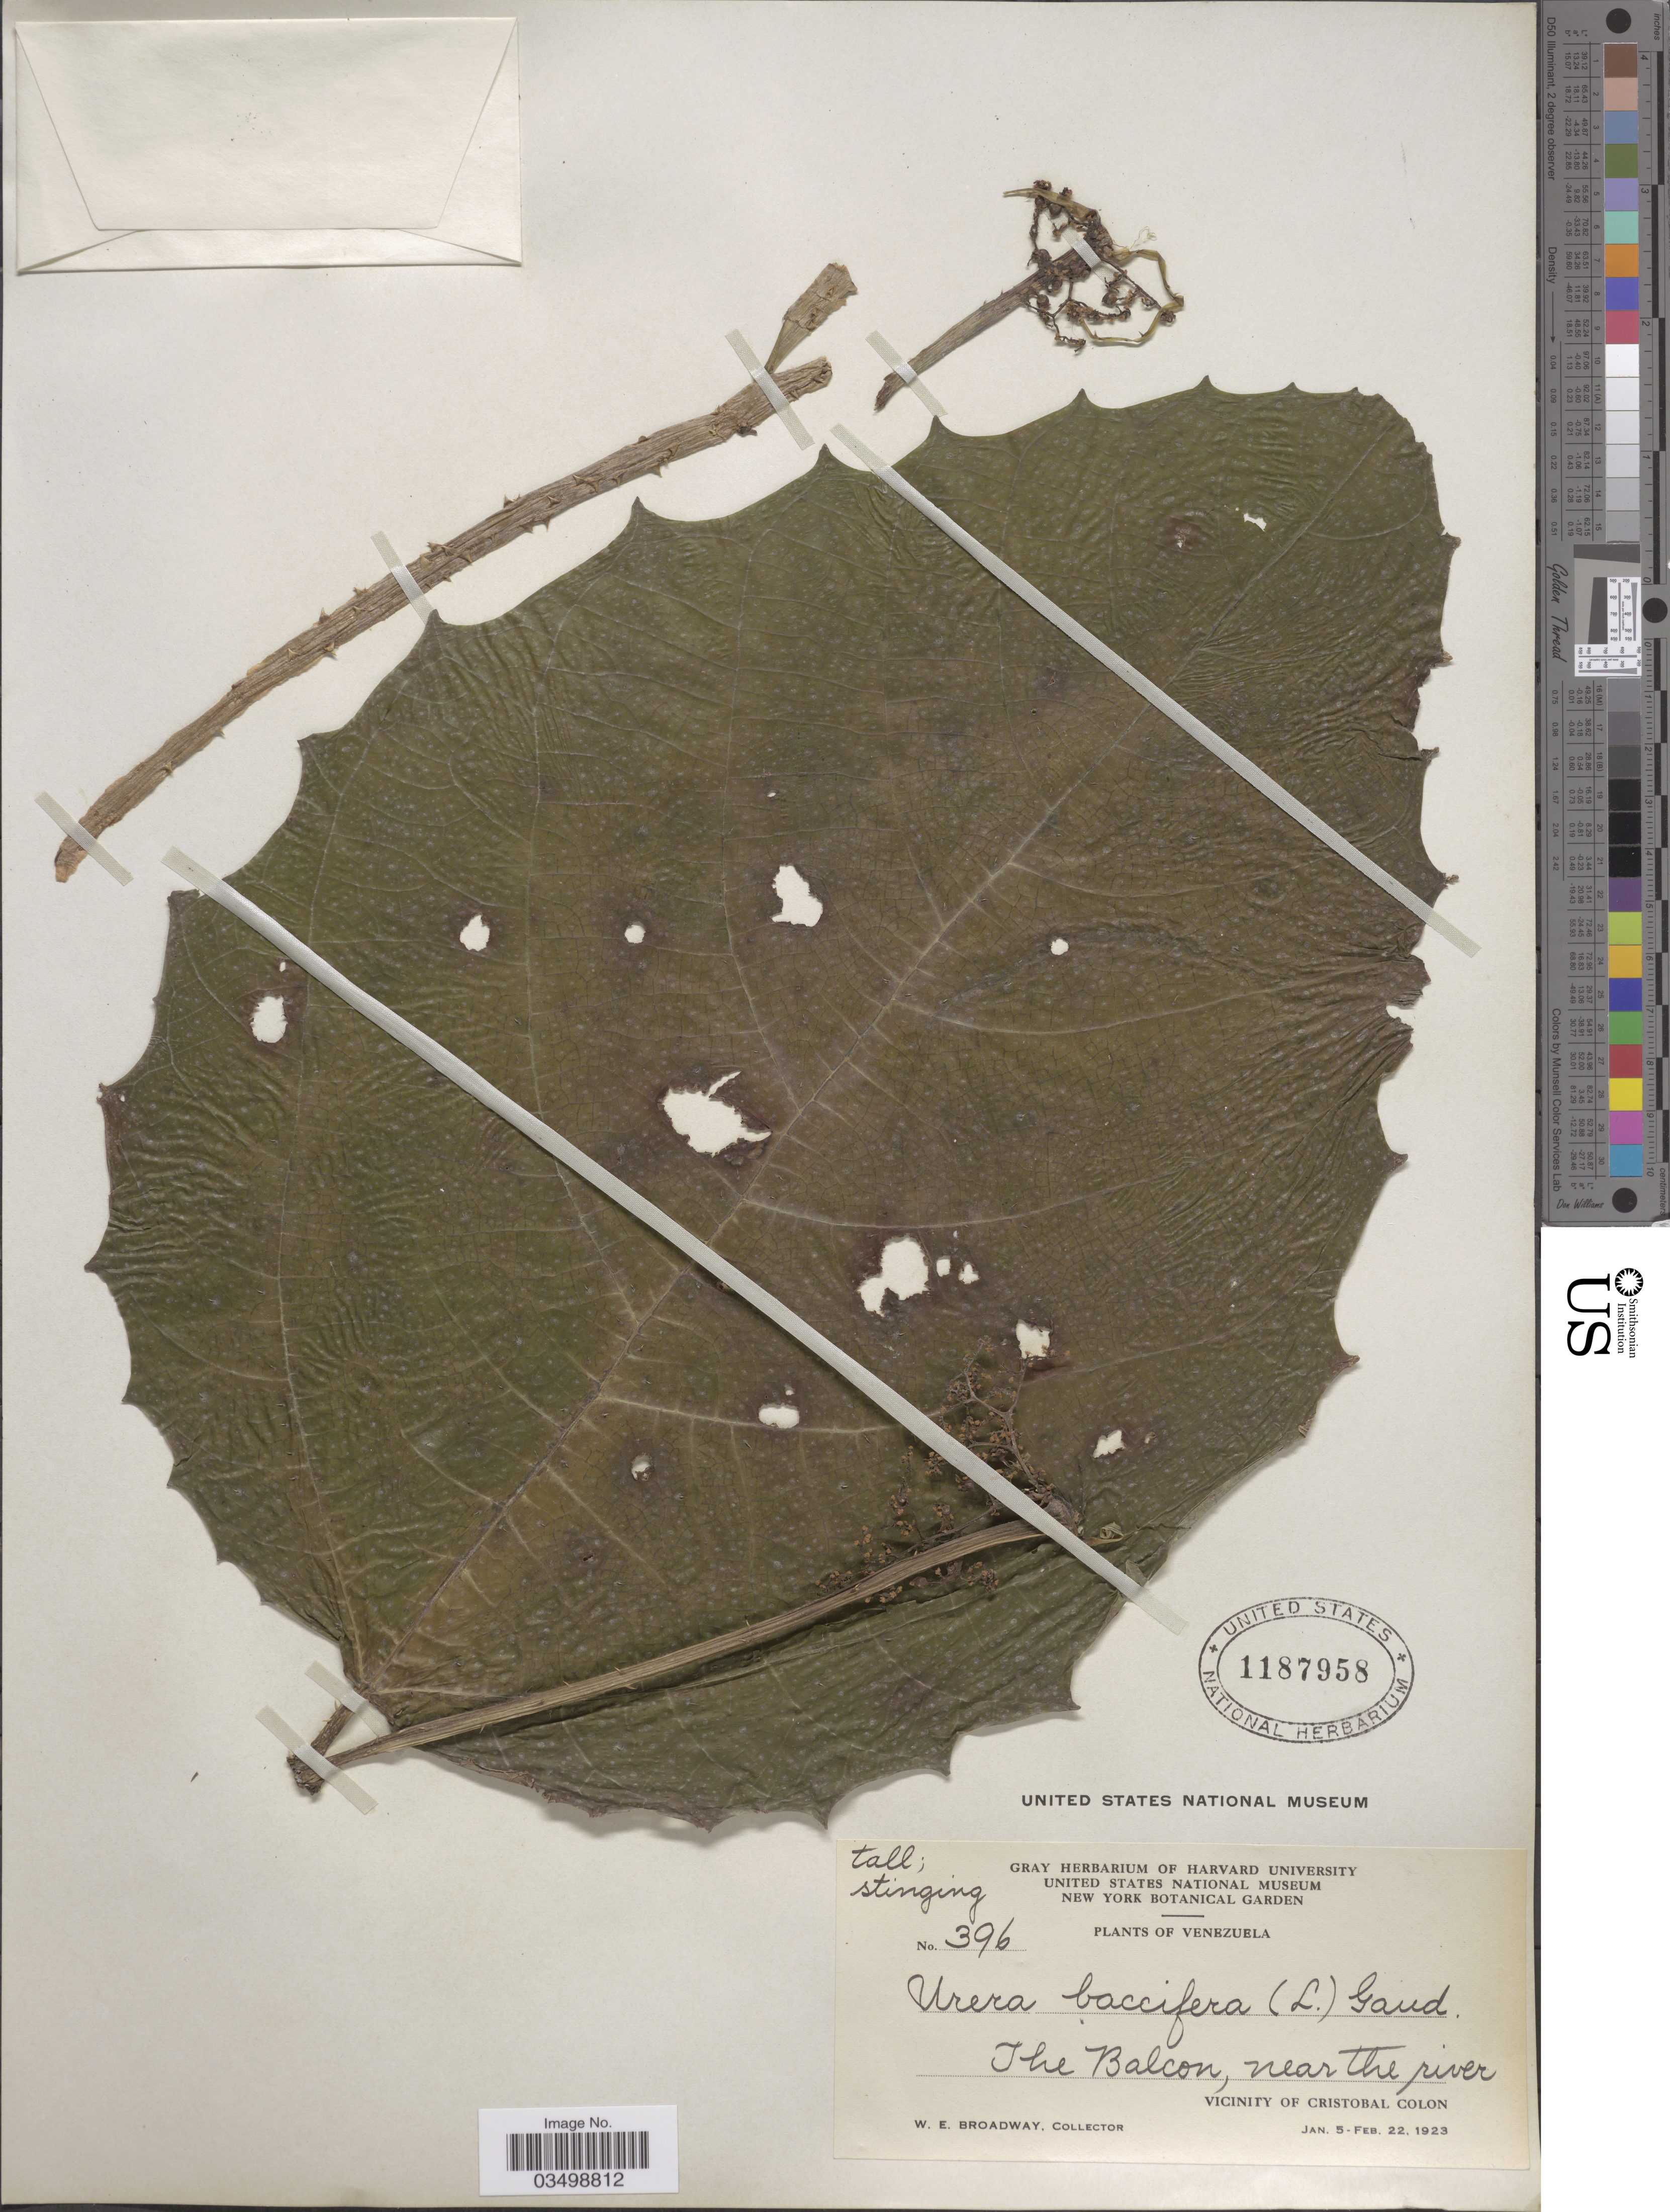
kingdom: Plantae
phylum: Tracheophyta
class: Magnoliopsida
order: Rosales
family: Urticaceae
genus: Urera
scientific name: Urera baccifera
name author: (L.) Gaudich. ex Wedd.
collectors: W. E. Broadway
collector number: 396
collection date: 1923-01-05/1923-02-22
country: Venezuela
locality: The Balcon, near the river. Vicinity of Cristobal Colon.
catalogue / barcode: US 1187958